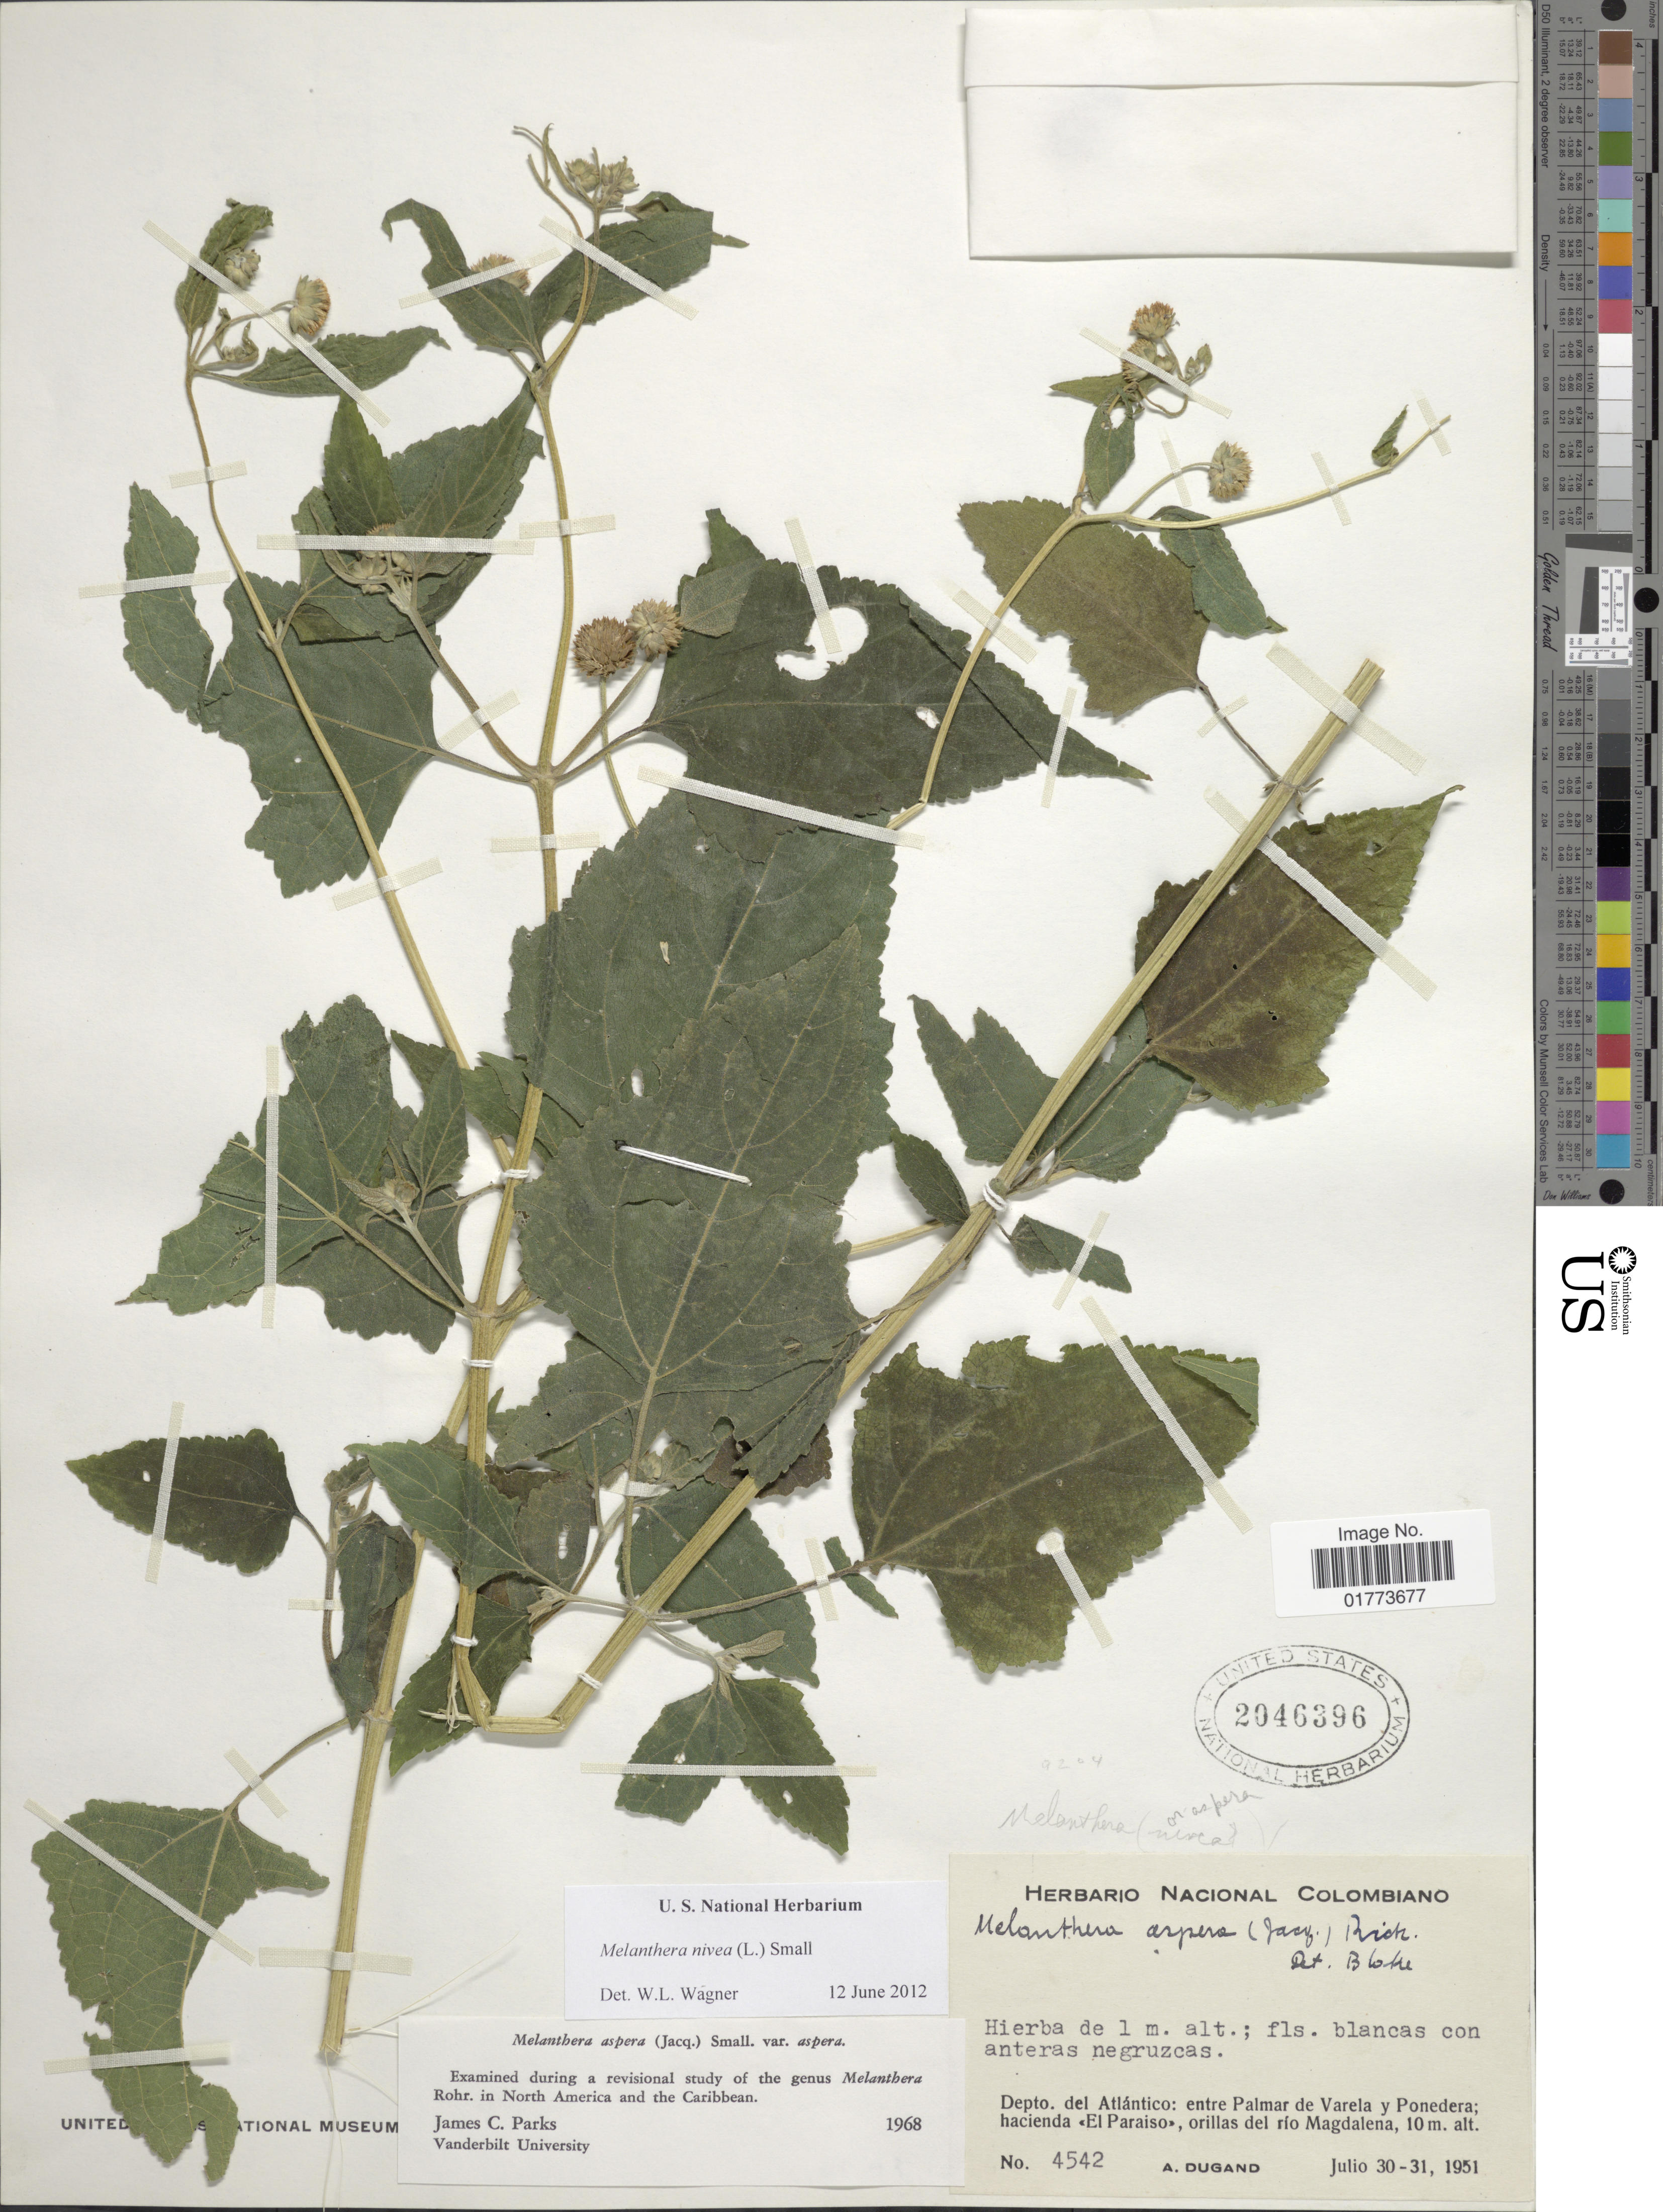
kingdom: Plantae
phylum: Tracheophyta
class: Magnoliopsida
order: Asterales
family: Asteraceae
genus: Melanthera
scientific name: Melanthera nivea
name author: (L.) Small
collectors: A. Dugand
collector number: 4542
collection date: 1951-07-30/1951-07-31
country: Colombia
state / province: Atlántico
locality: Depto. del Atlántico: entre Palmar de Varela y Ponedera; hacienda El Paraiso, orillas del rio Magdalena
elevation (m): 10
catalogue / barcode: US 2046396